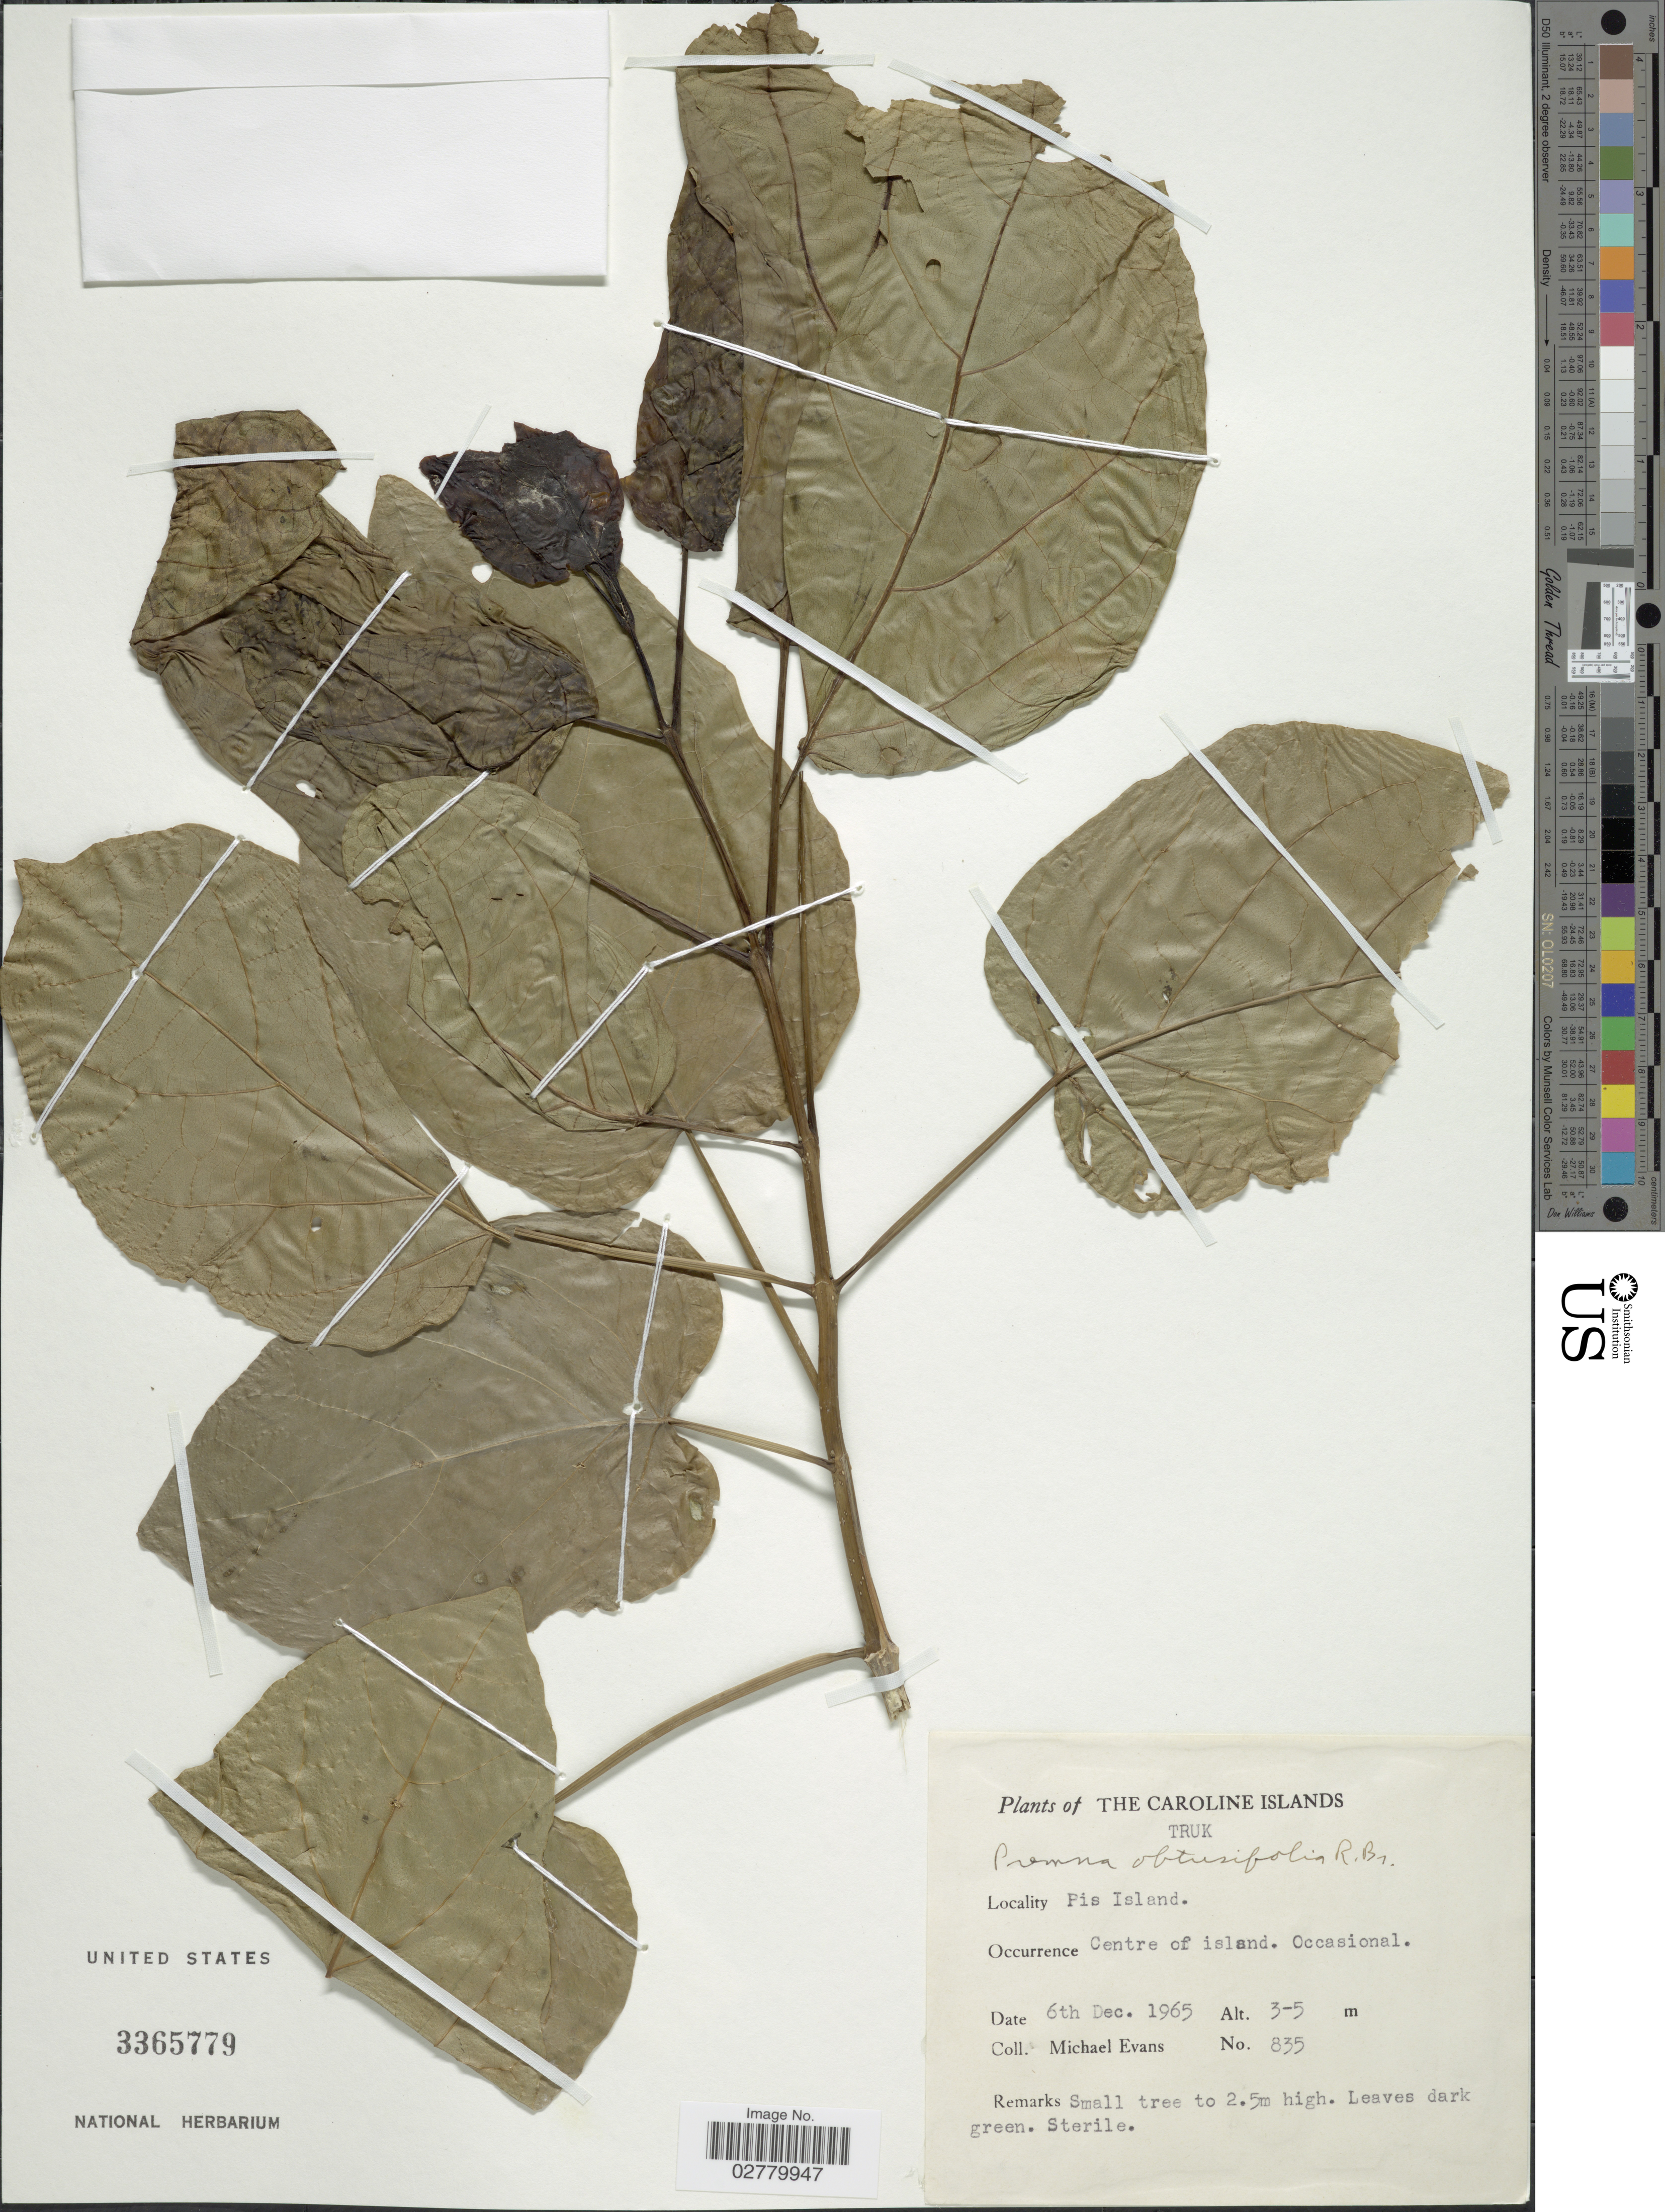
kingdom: Plantae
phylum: Tracheophyta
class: Magnoliopsida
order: Lamiales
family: Lamiaceae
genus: Premna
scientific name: Premna obtusifolia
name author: R. Br.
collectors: M. Evans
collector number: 835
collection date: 1965-12-06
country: Micronesia, Federated States of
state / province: Truk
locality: The Caroline Islands. Truk. Pis Island. Centre of island.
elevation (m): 3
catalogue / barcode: US 3365779